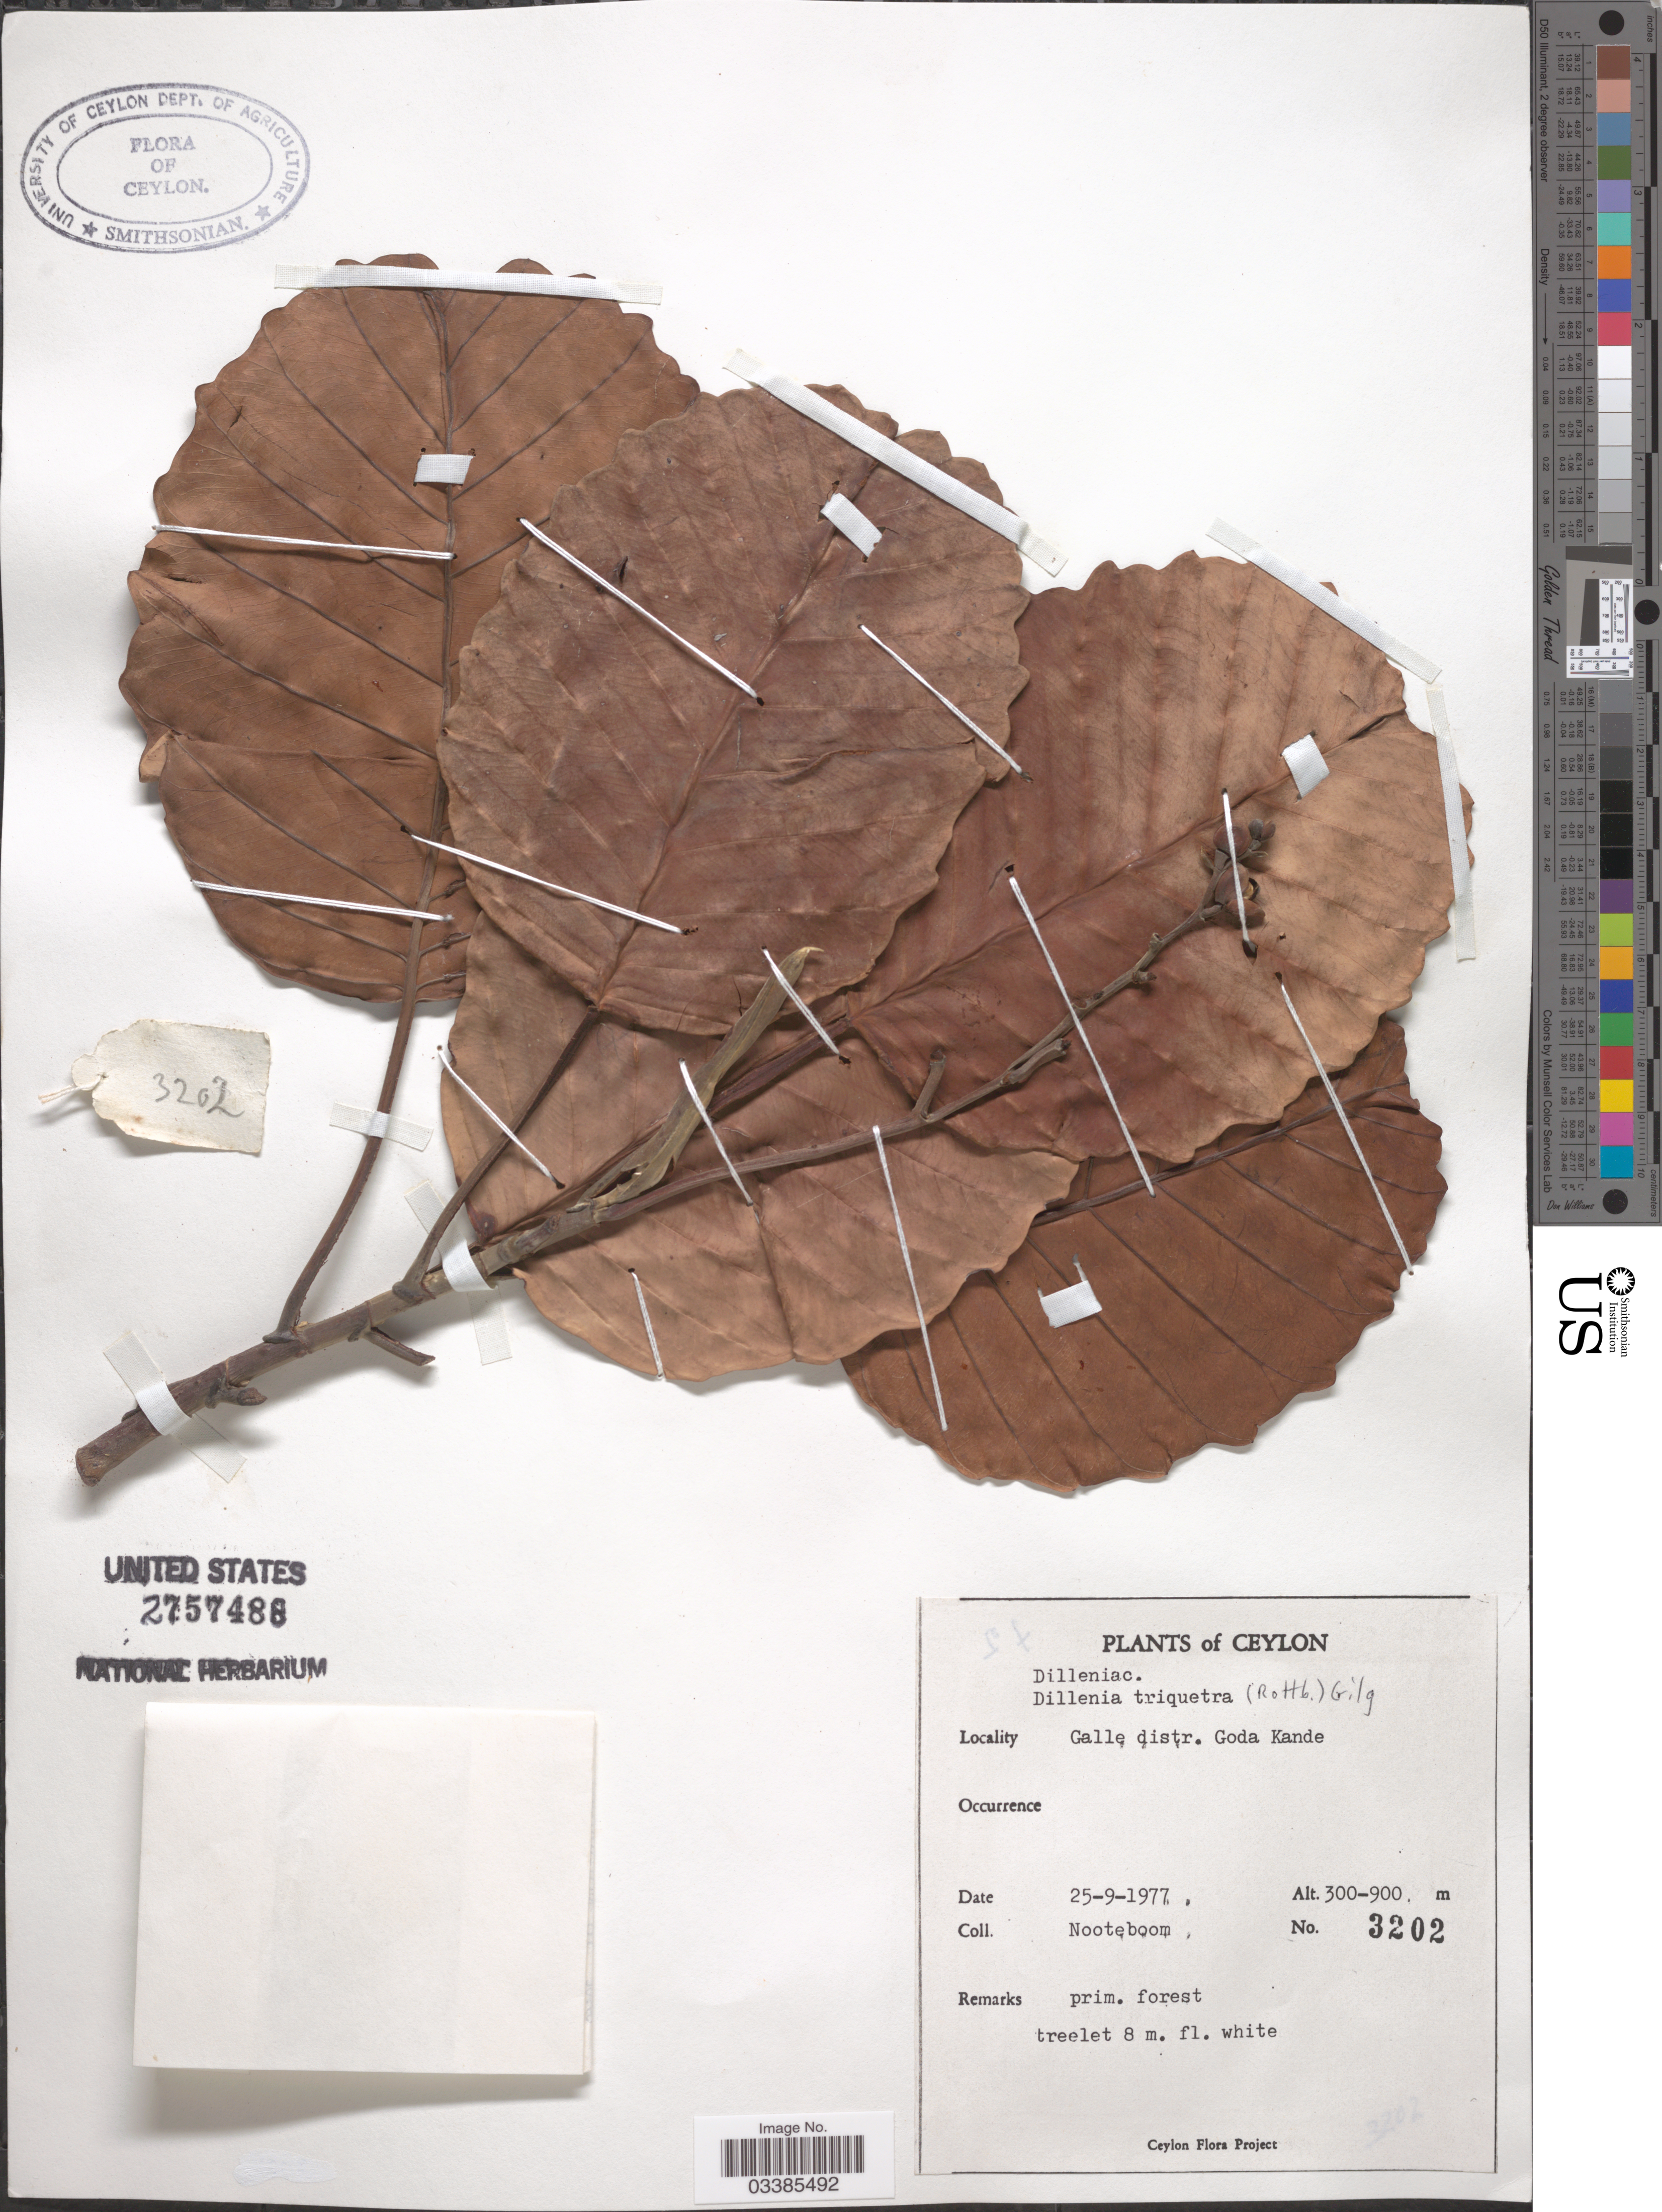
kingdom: Plantae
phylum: Tracheophyta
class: Magnoliopsida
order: Dilleniales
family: Dilleniaceae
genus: Dillenia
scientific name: Dillenia triquetra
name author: (Rottb.) Gilg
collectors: Nooteboom, --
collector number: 3202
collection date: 1977-09-25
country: Sri Lanka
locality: Ceylon. Galle distr. Goda Kande.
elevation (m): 300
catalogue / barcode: US 2757488